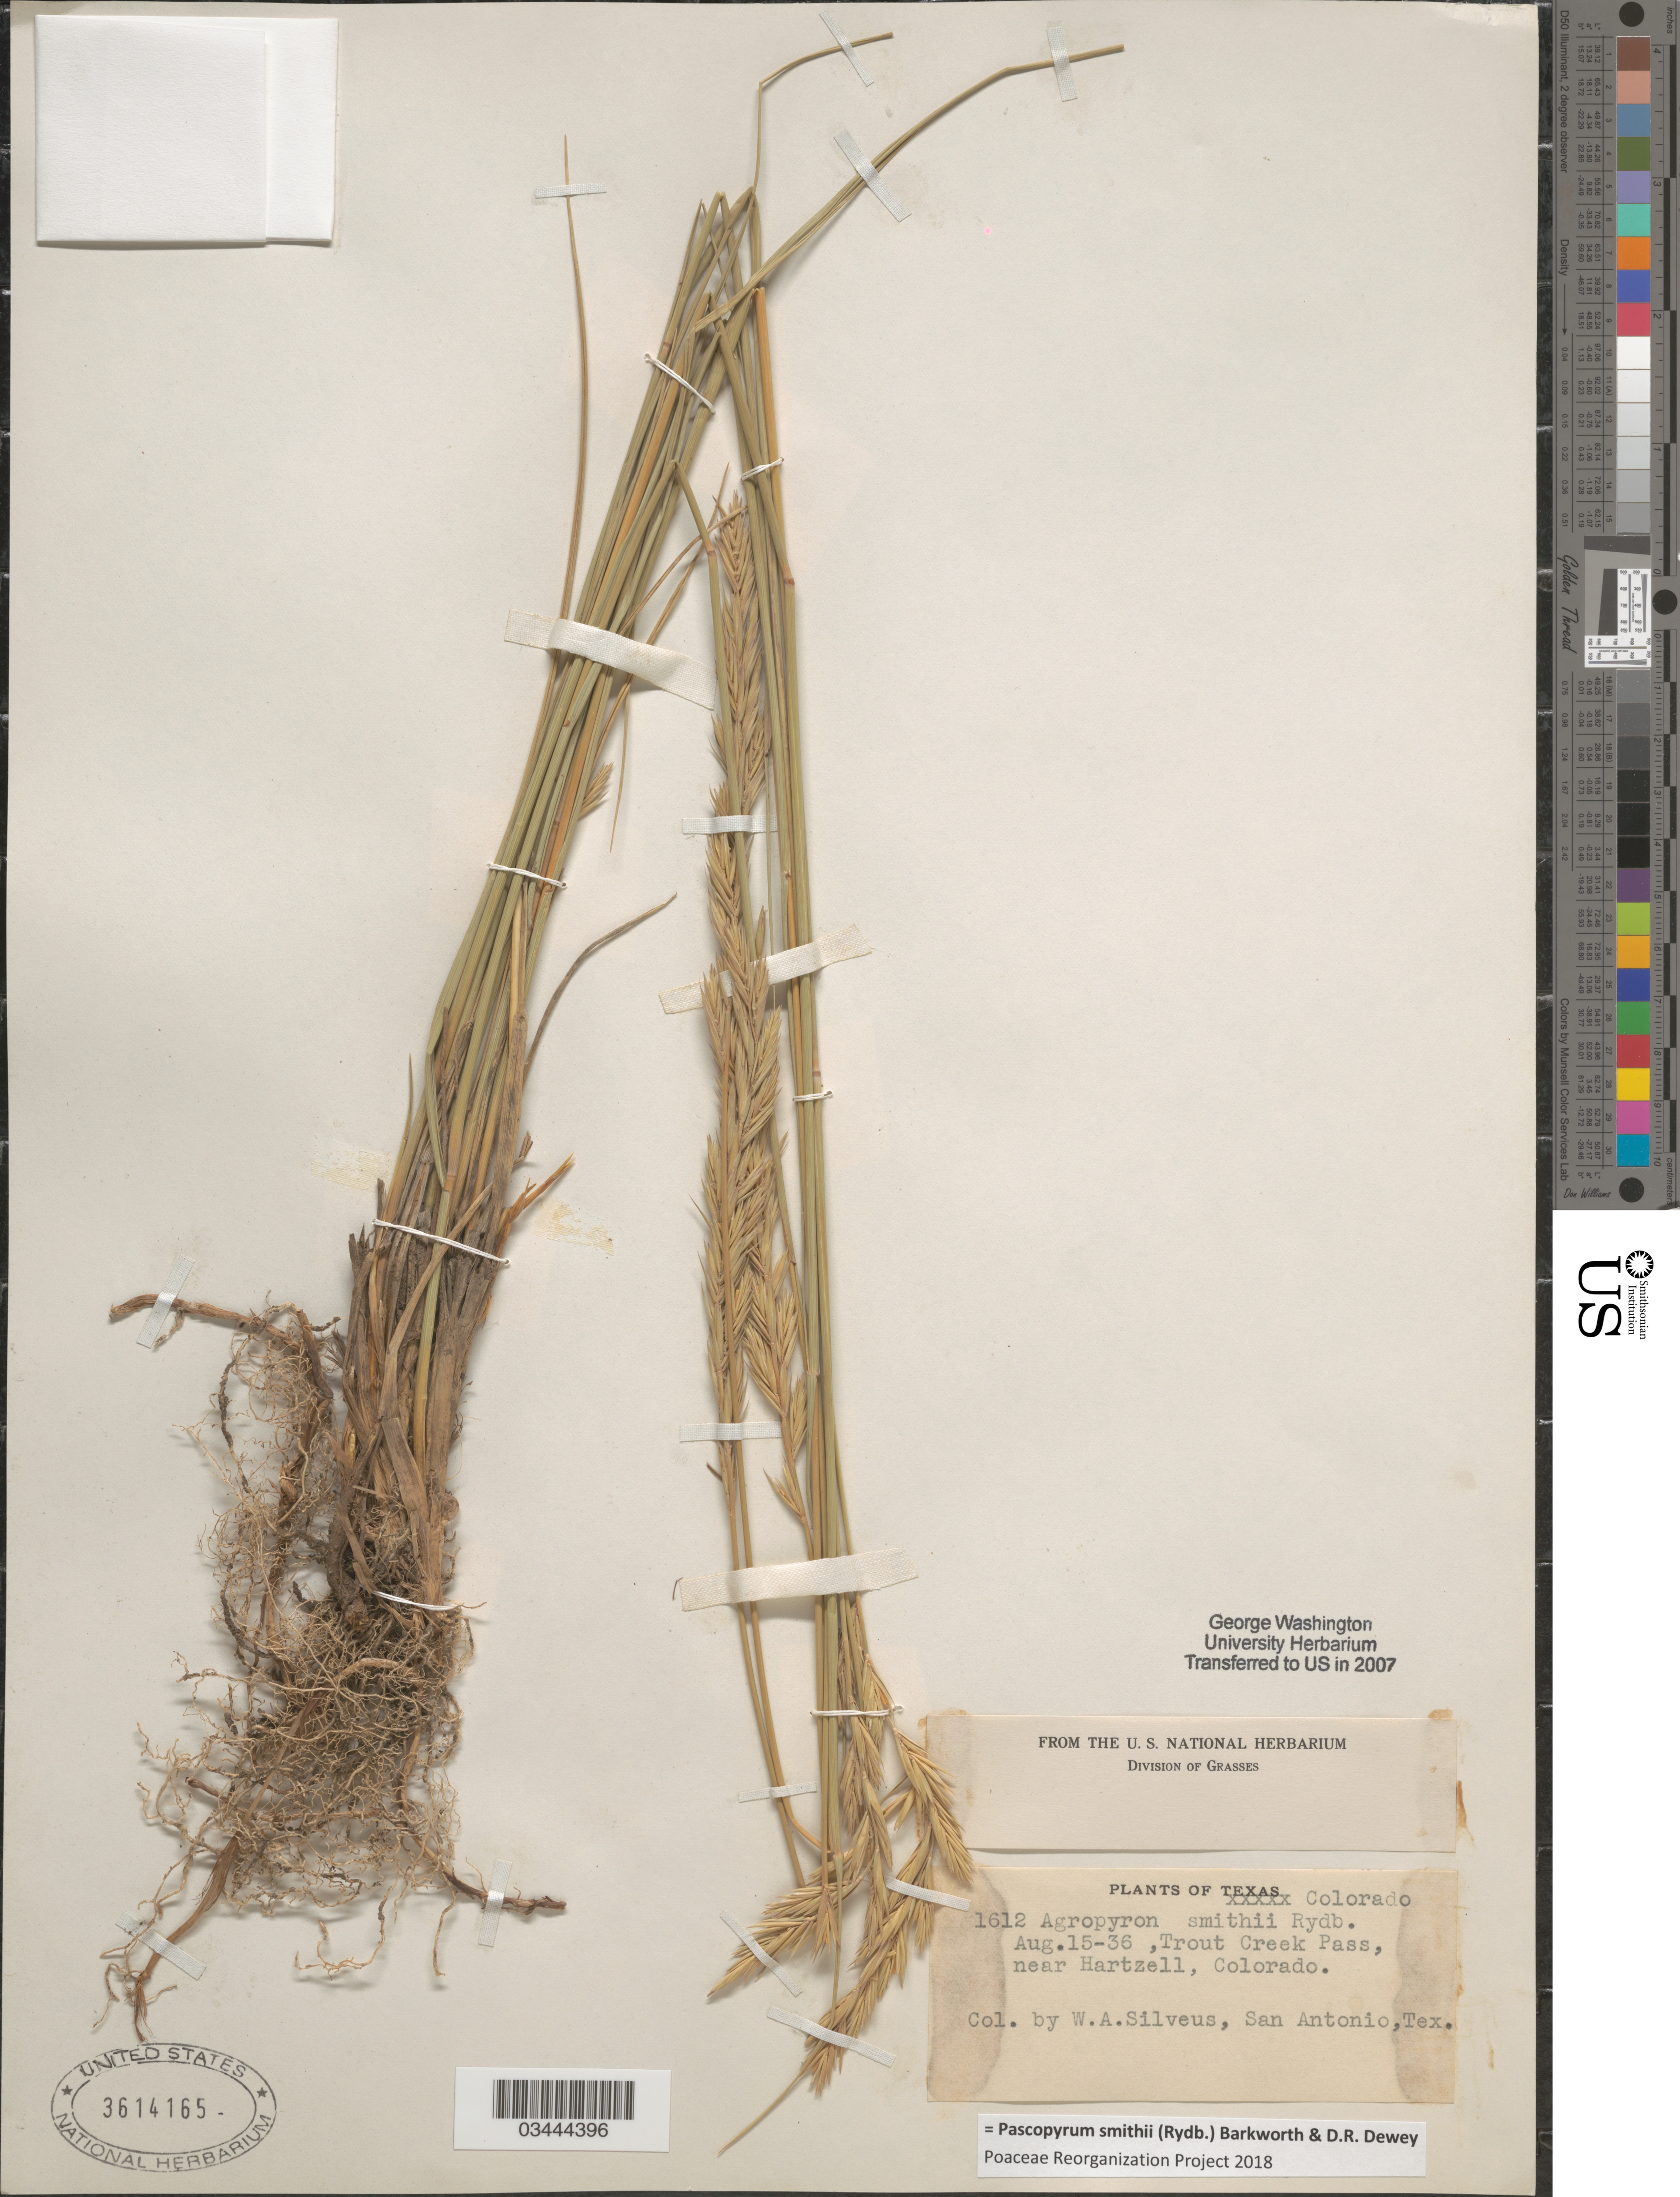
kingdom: Plantae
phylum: Tracheophyta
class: Liliopsida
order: Poales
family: Poaceae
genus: Pascopyrum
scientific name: Pascopyrum smithii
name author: (Rydb.) Barkworth & Dewey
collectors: W. Silveus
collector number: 1612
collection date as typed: Transcribed d/m/y: 15/8/36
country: United States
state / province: Colorado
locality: Trout Creek Pass, near Hartzell.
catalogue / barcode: US 3614165